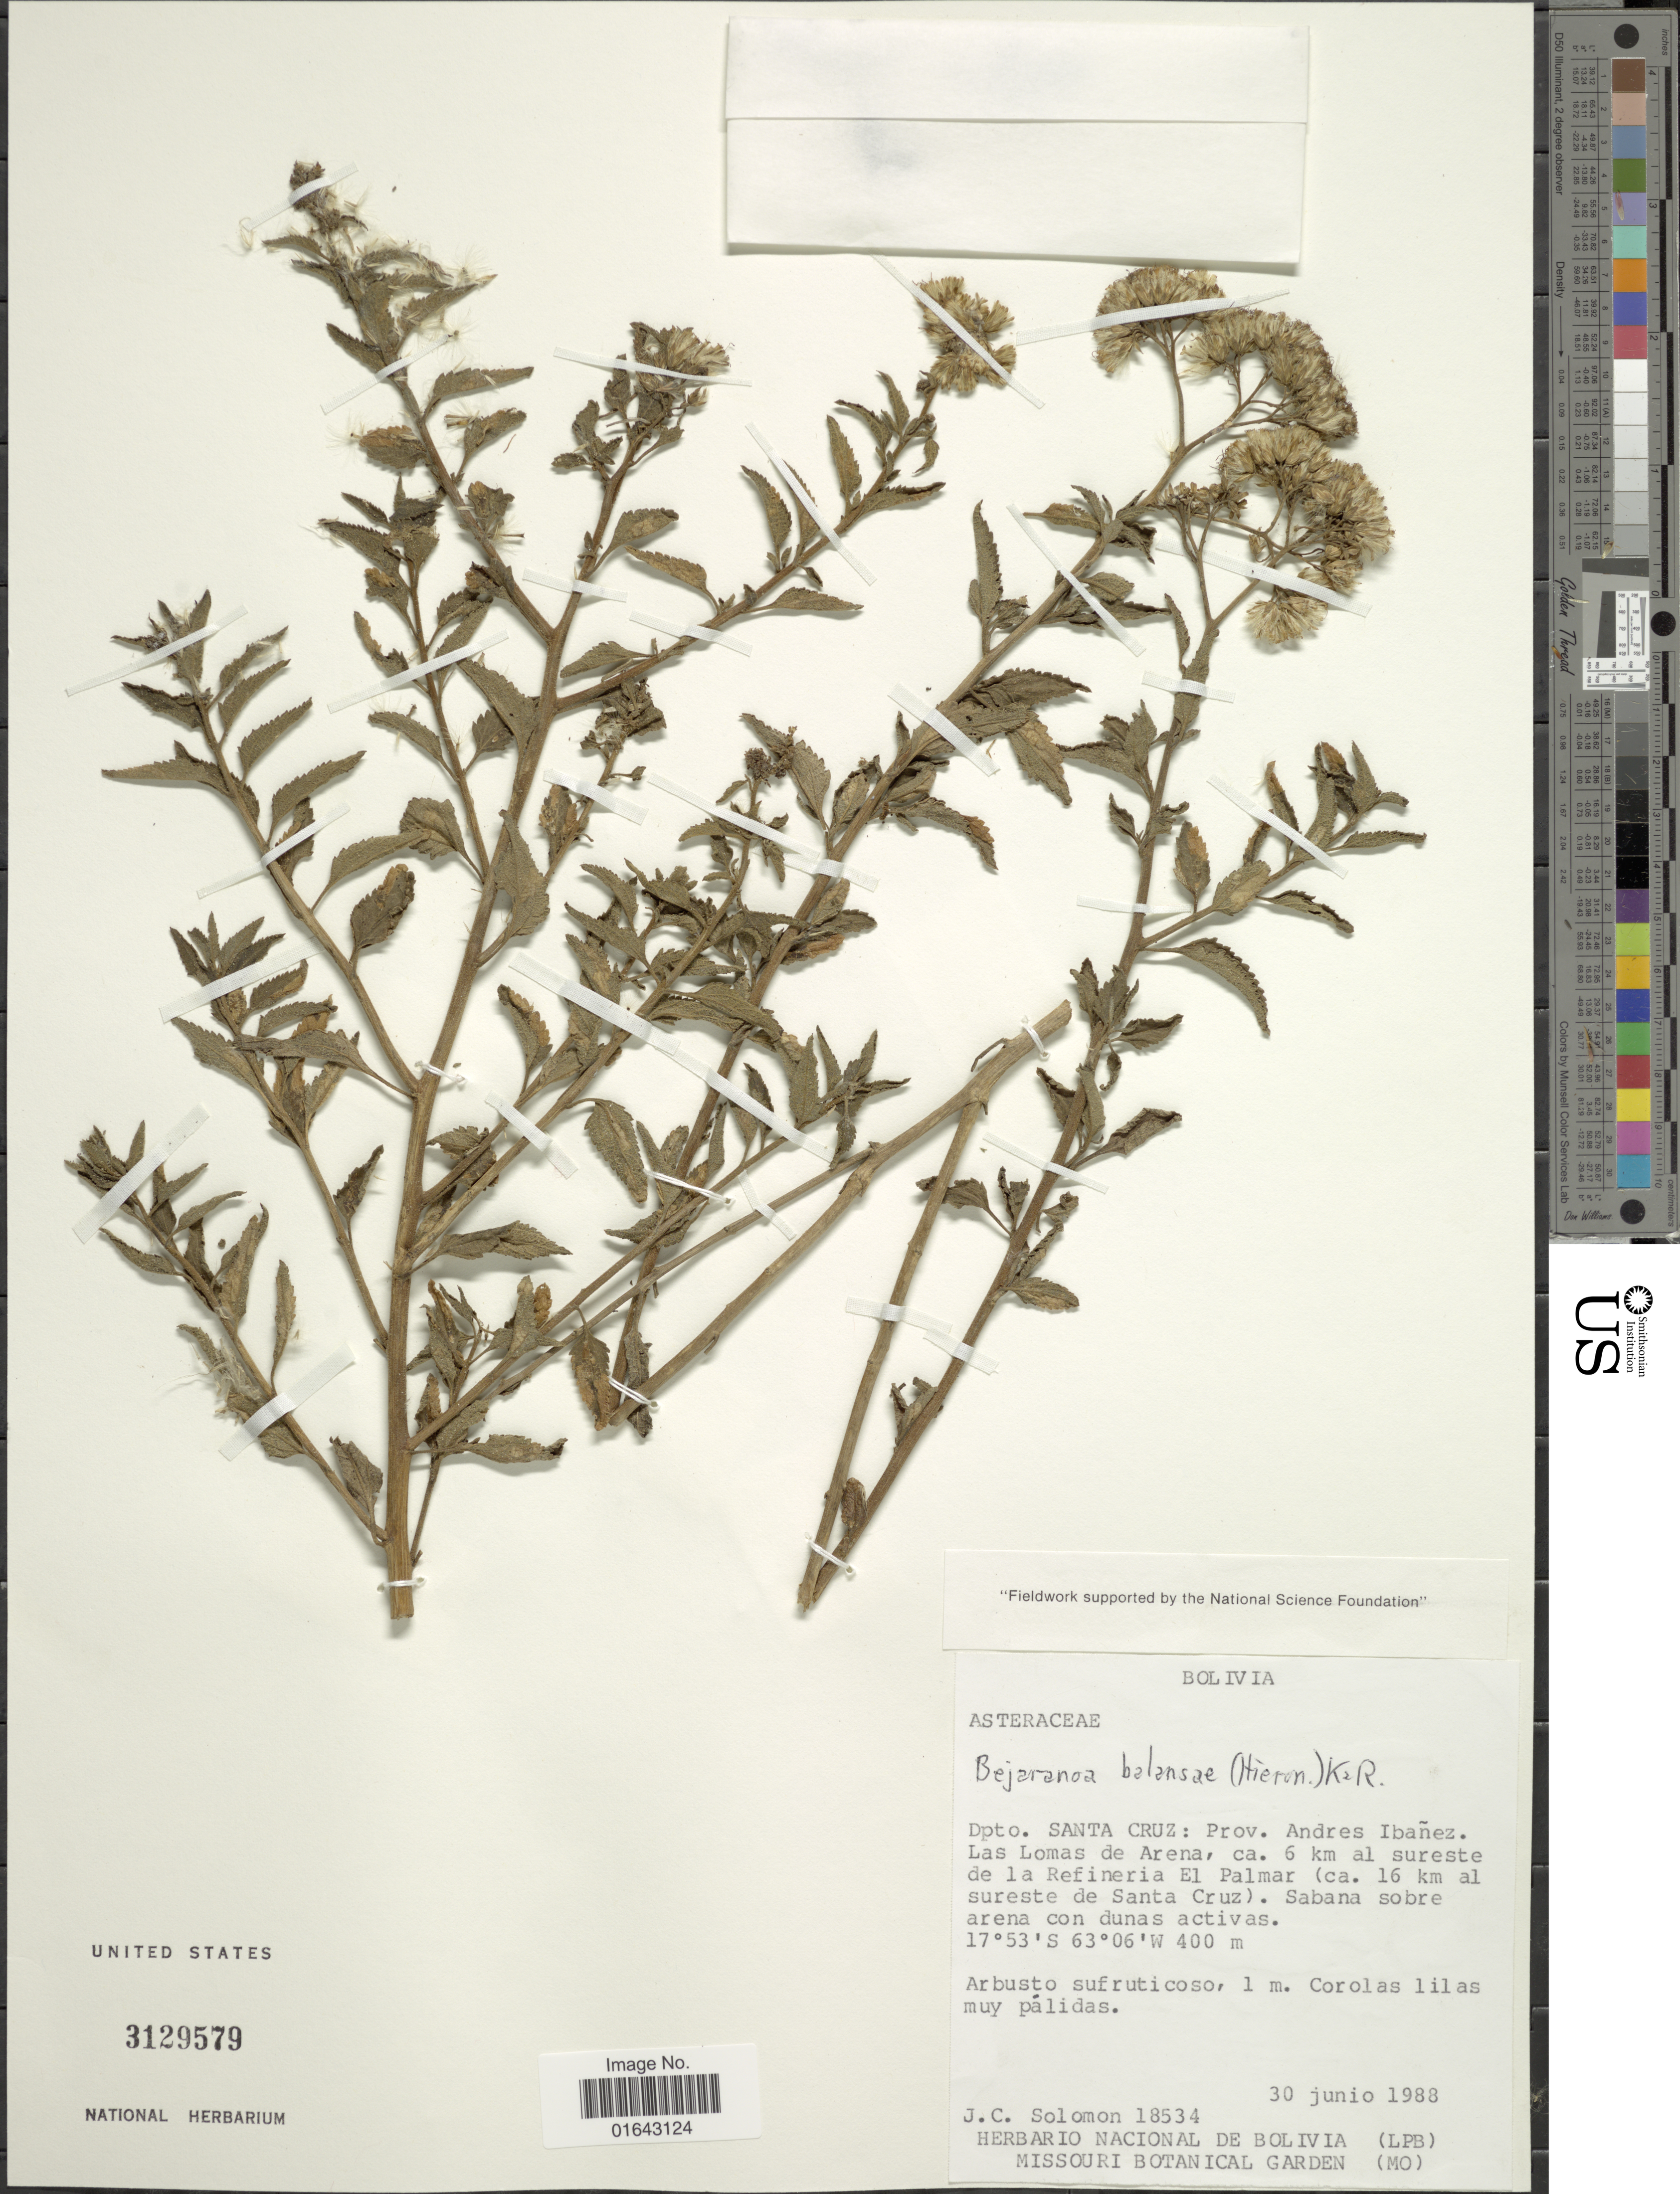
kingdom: Plantae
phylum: Tracheophyta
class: Magnoliopsida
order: Asterales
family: Asteraceae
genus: Bejaranoa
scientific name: Bejaranoa balansae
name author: (Hieron.) R.M. King & H. Rob.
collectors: J. C. Solomon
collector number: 18534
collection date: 1988-06-30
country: Bolivia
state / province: Santa Cruz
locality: Dpto. Santa Cruz: Prov. Andres Ibañez. Las Lomas de Arena, ca. 6 km al sureste de la Refineria El Palmar (ca. 16 km al sureste de Santa Cruz)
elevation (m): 400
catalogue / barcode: US 3129579